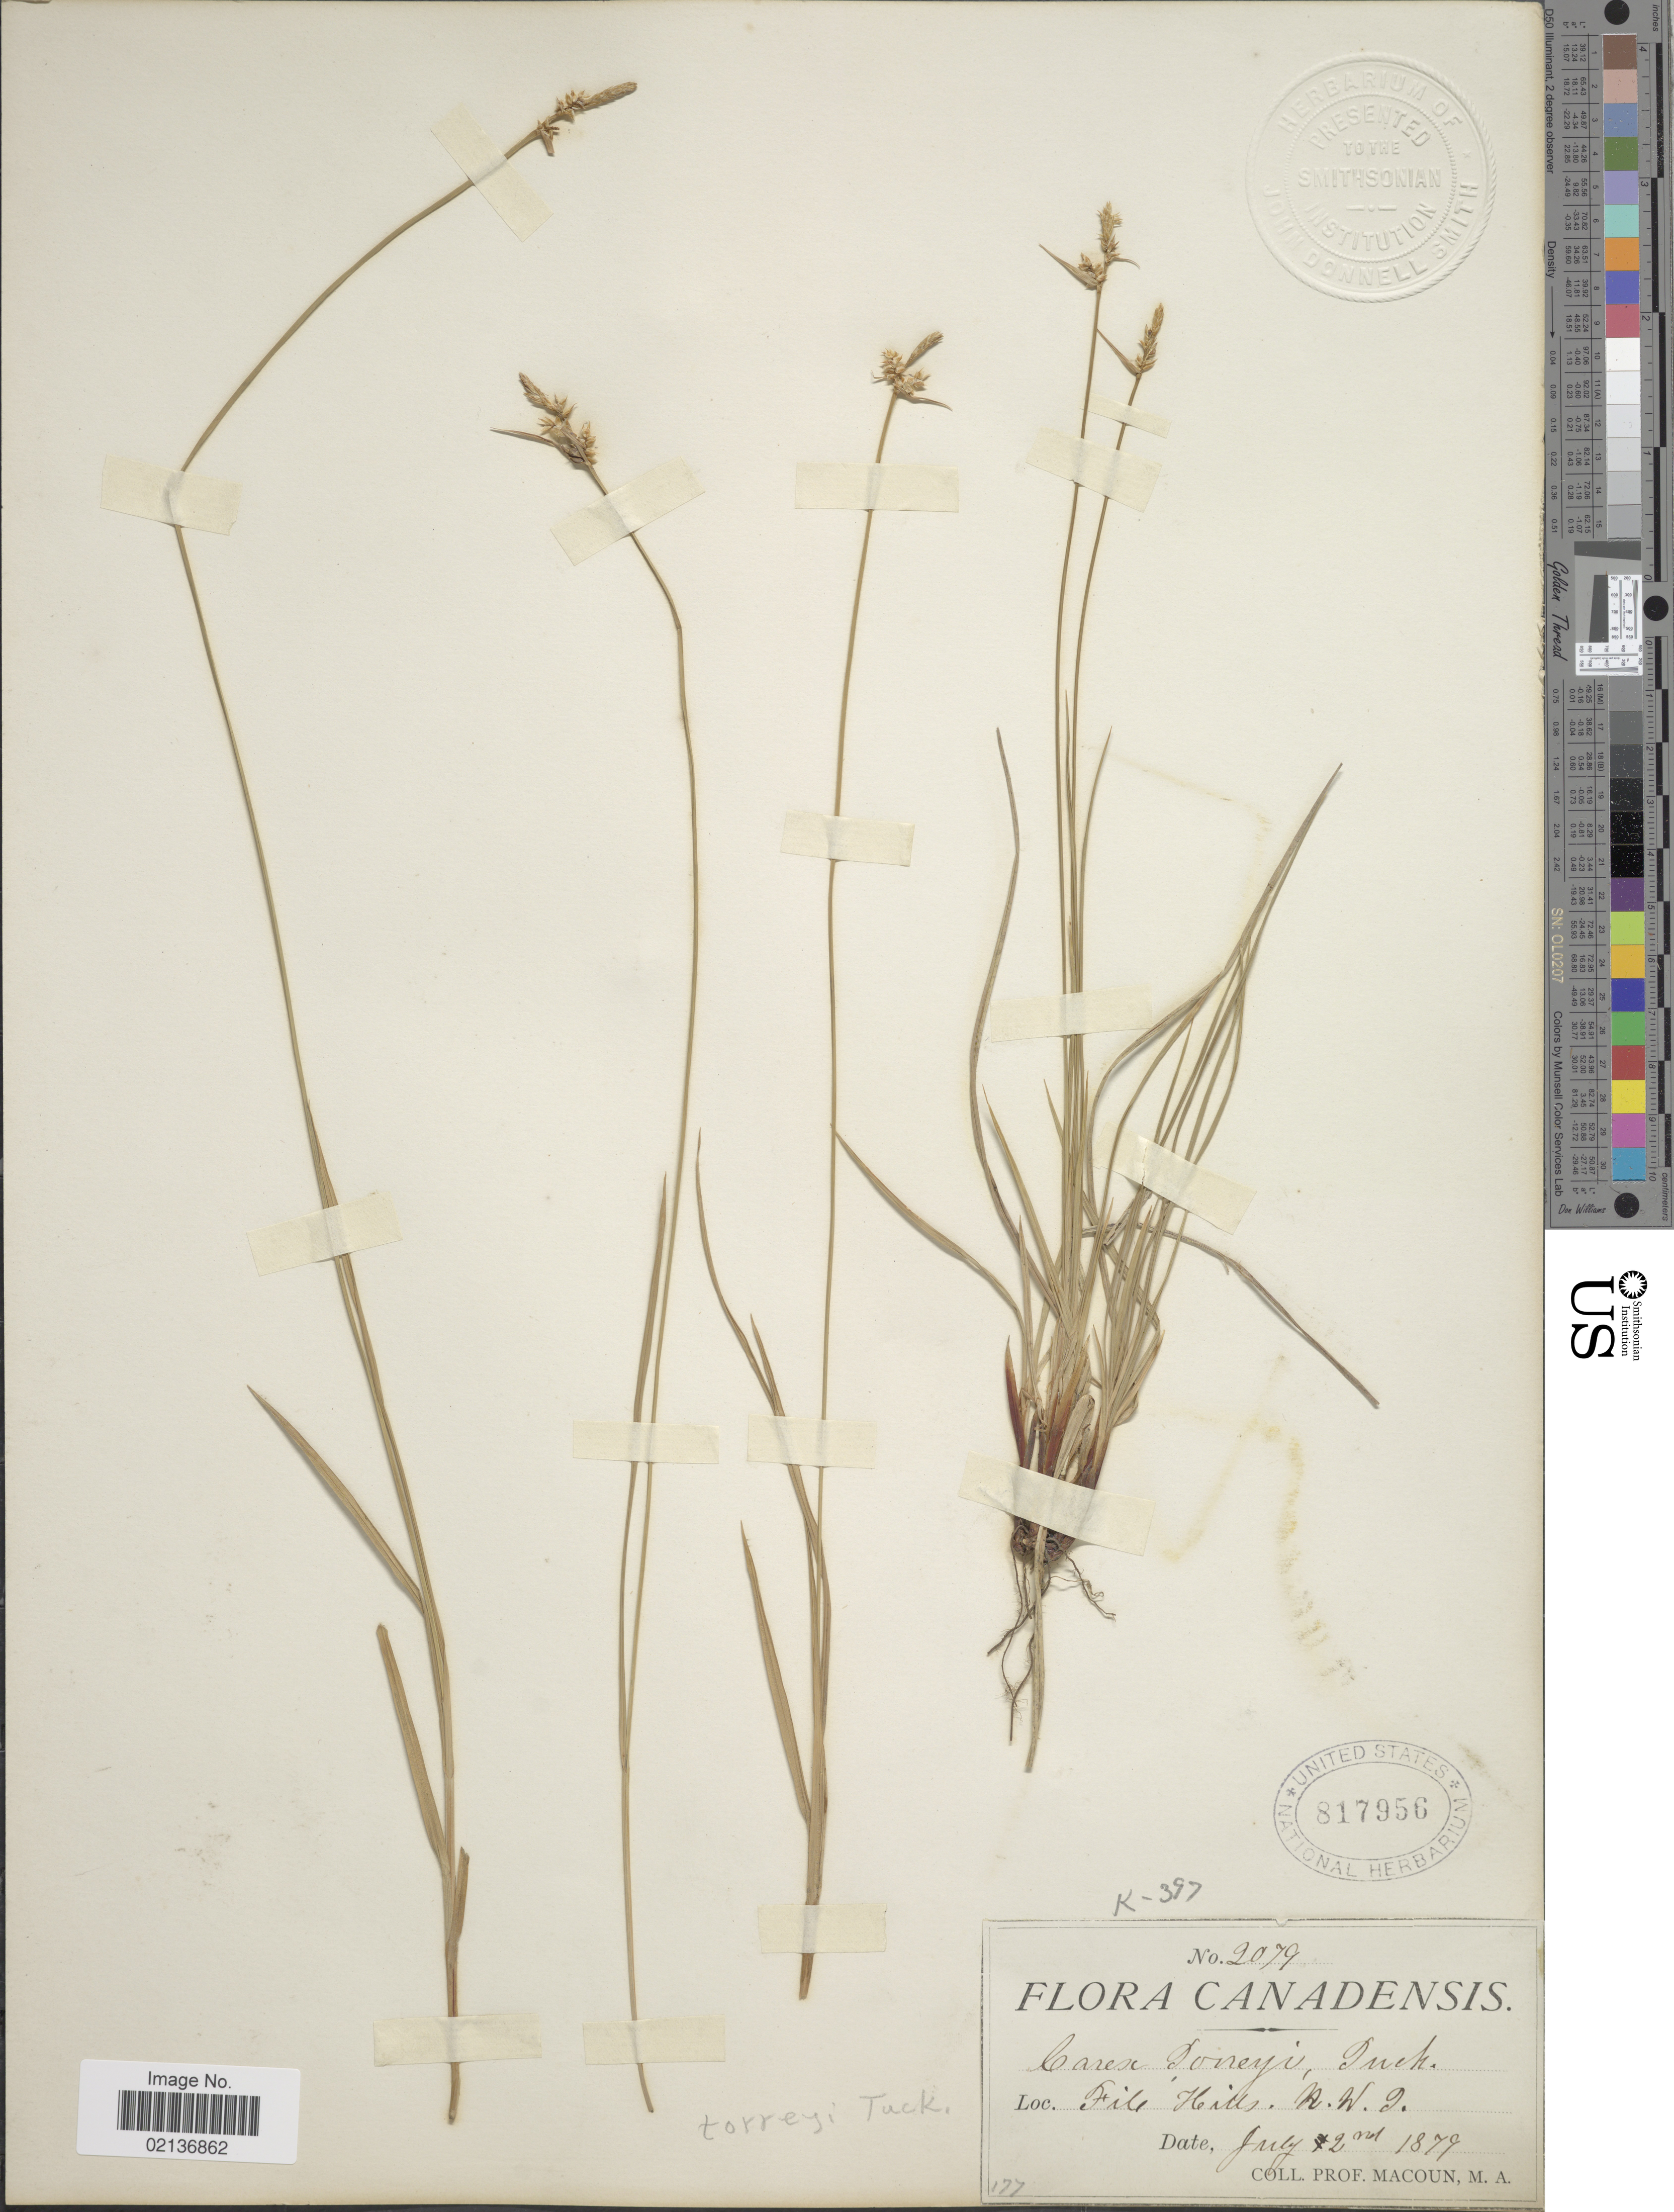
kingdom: Plantae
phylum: Tracheophyta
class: Liliopsida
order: Poales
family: Cyperaceae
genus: Carex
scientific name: Carex torreyi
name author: Tuck.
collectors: -- Macoun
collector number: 2079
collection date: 1879-07-02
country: Canada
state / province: Northwest Territories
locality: File Hills, N.W.T.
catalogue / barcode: US 817956